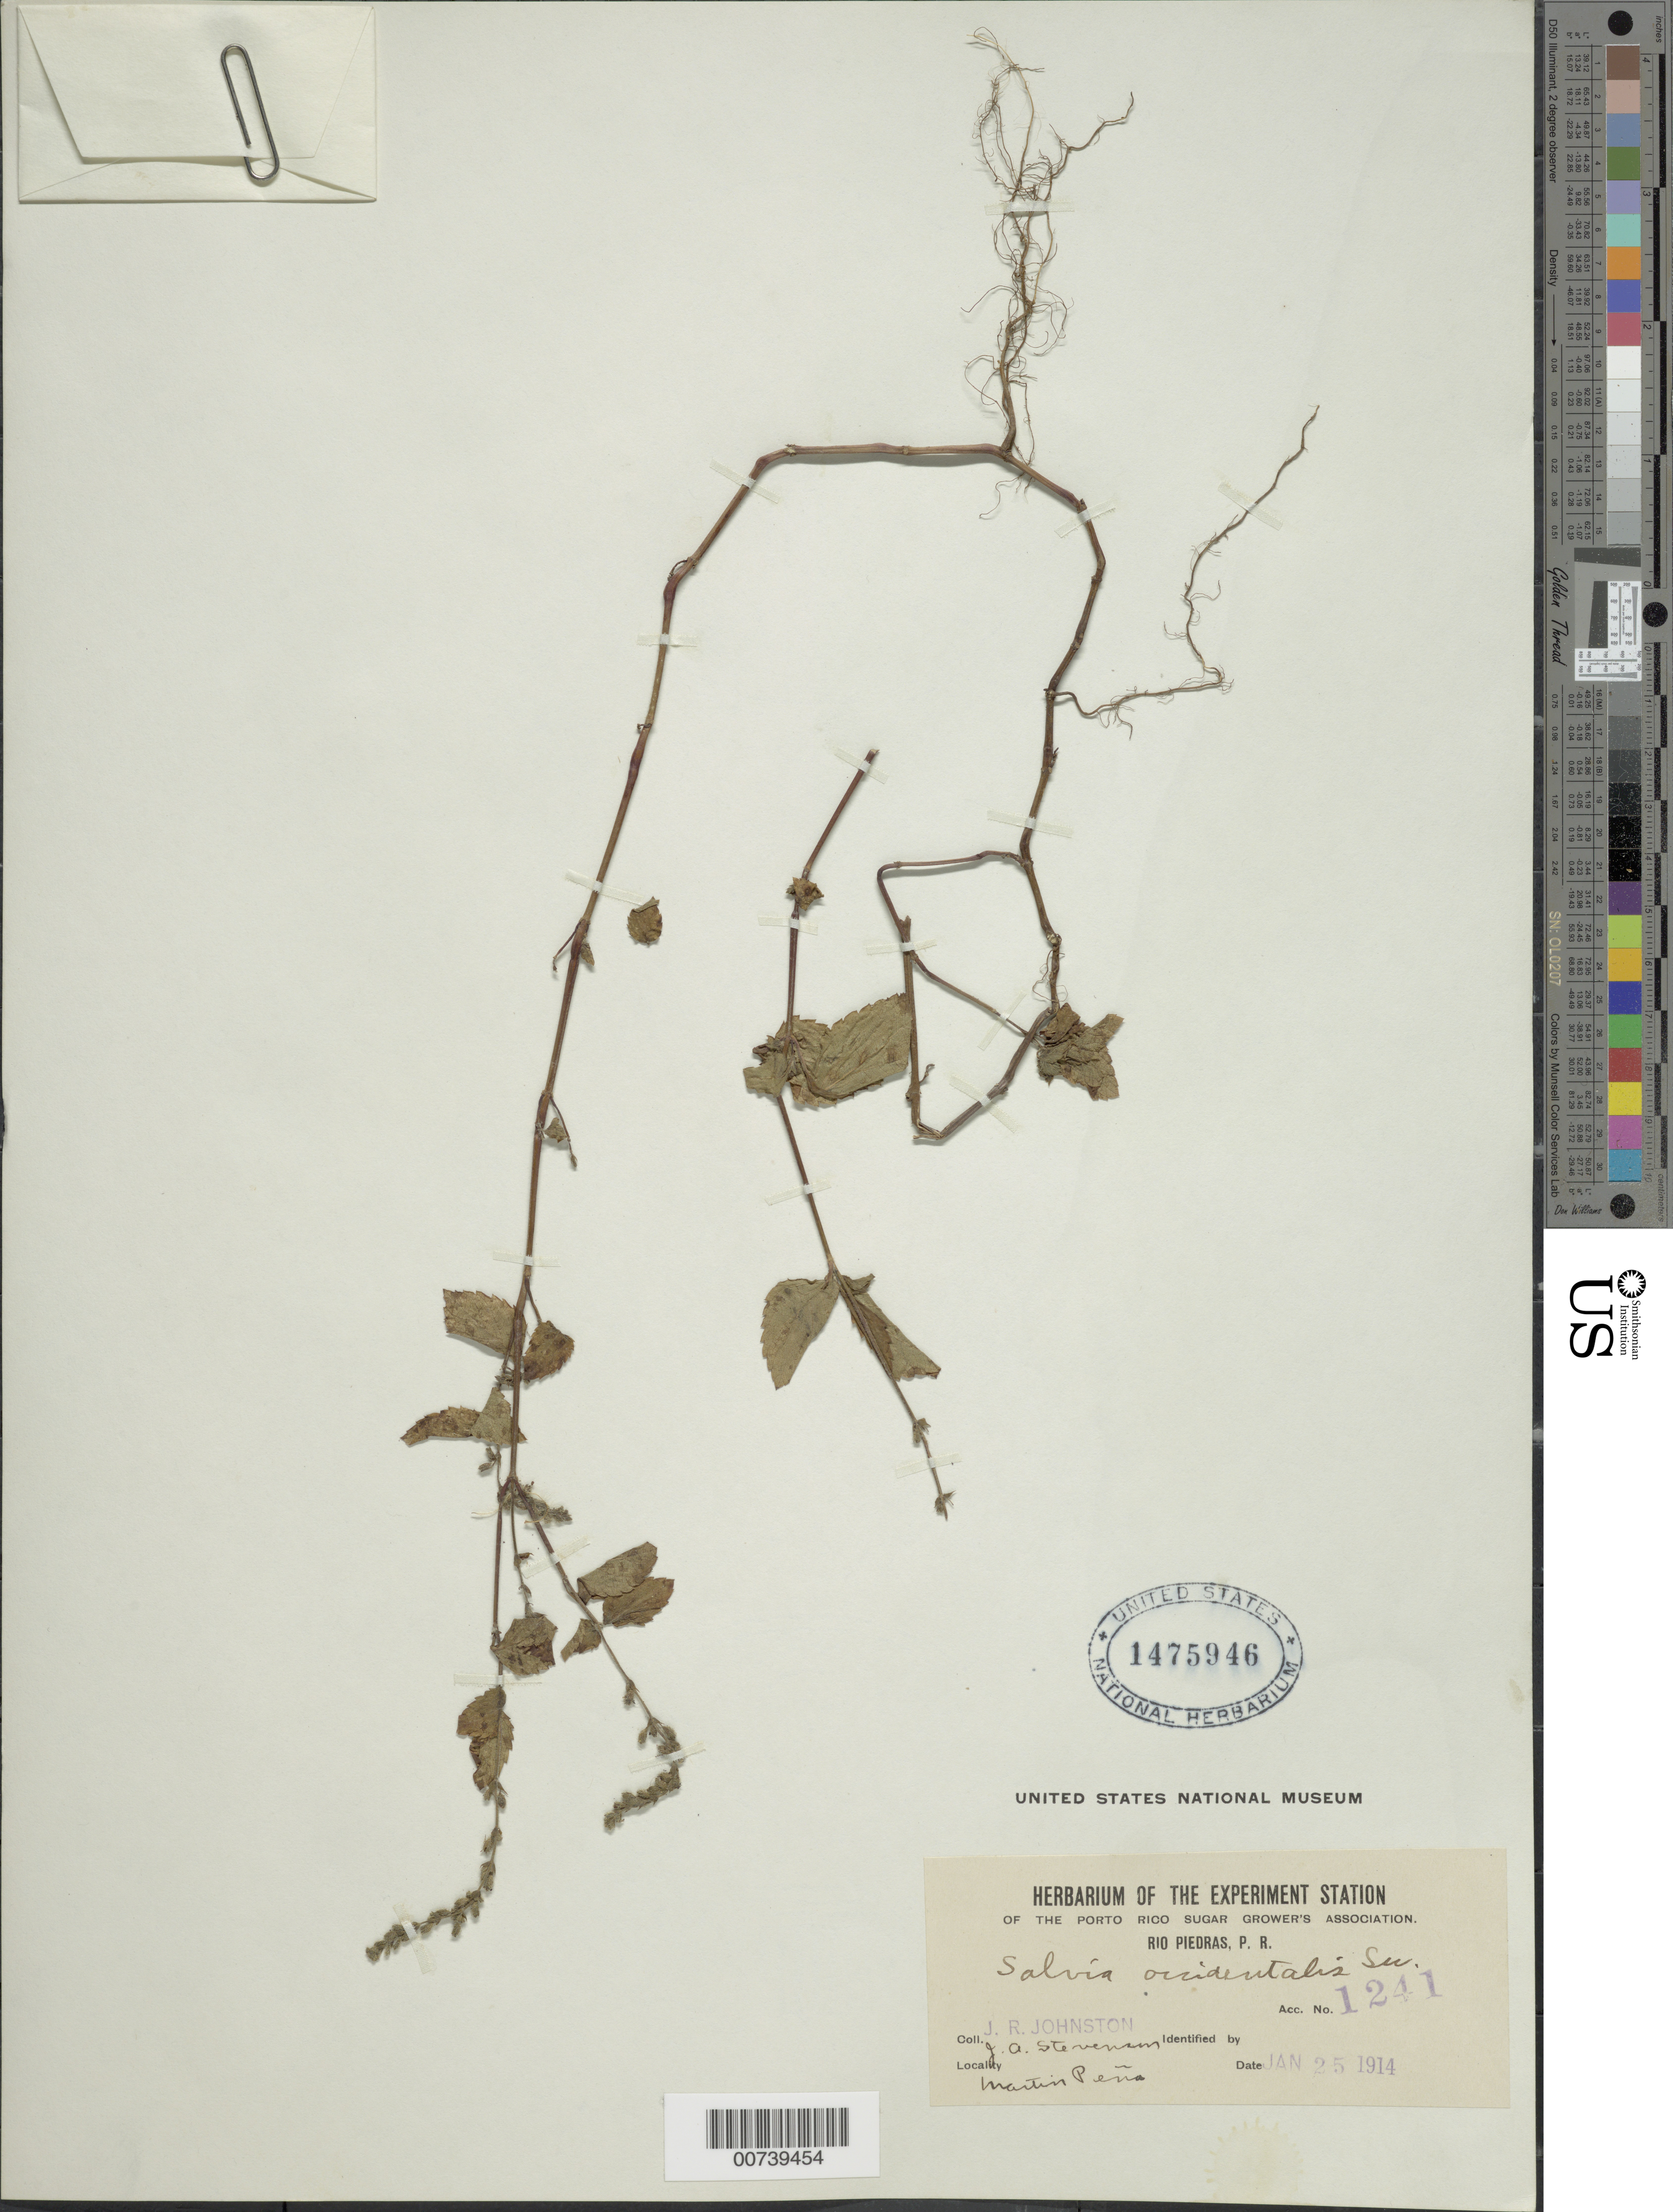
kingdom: Plantae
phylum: Tracheophyta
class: Magnoliopsida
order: Lamiales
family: Lamiaceae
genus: Salvia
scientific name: Salvia occidentalis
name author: Sw.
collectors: J. Johnston & J. A. Stevenson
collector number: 1241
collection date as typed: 25 Jan 1914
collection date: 1914-01-25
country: Puerto Rico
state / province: San Juan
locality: Río Piedras, Martin Peña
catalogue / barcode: US 1475946